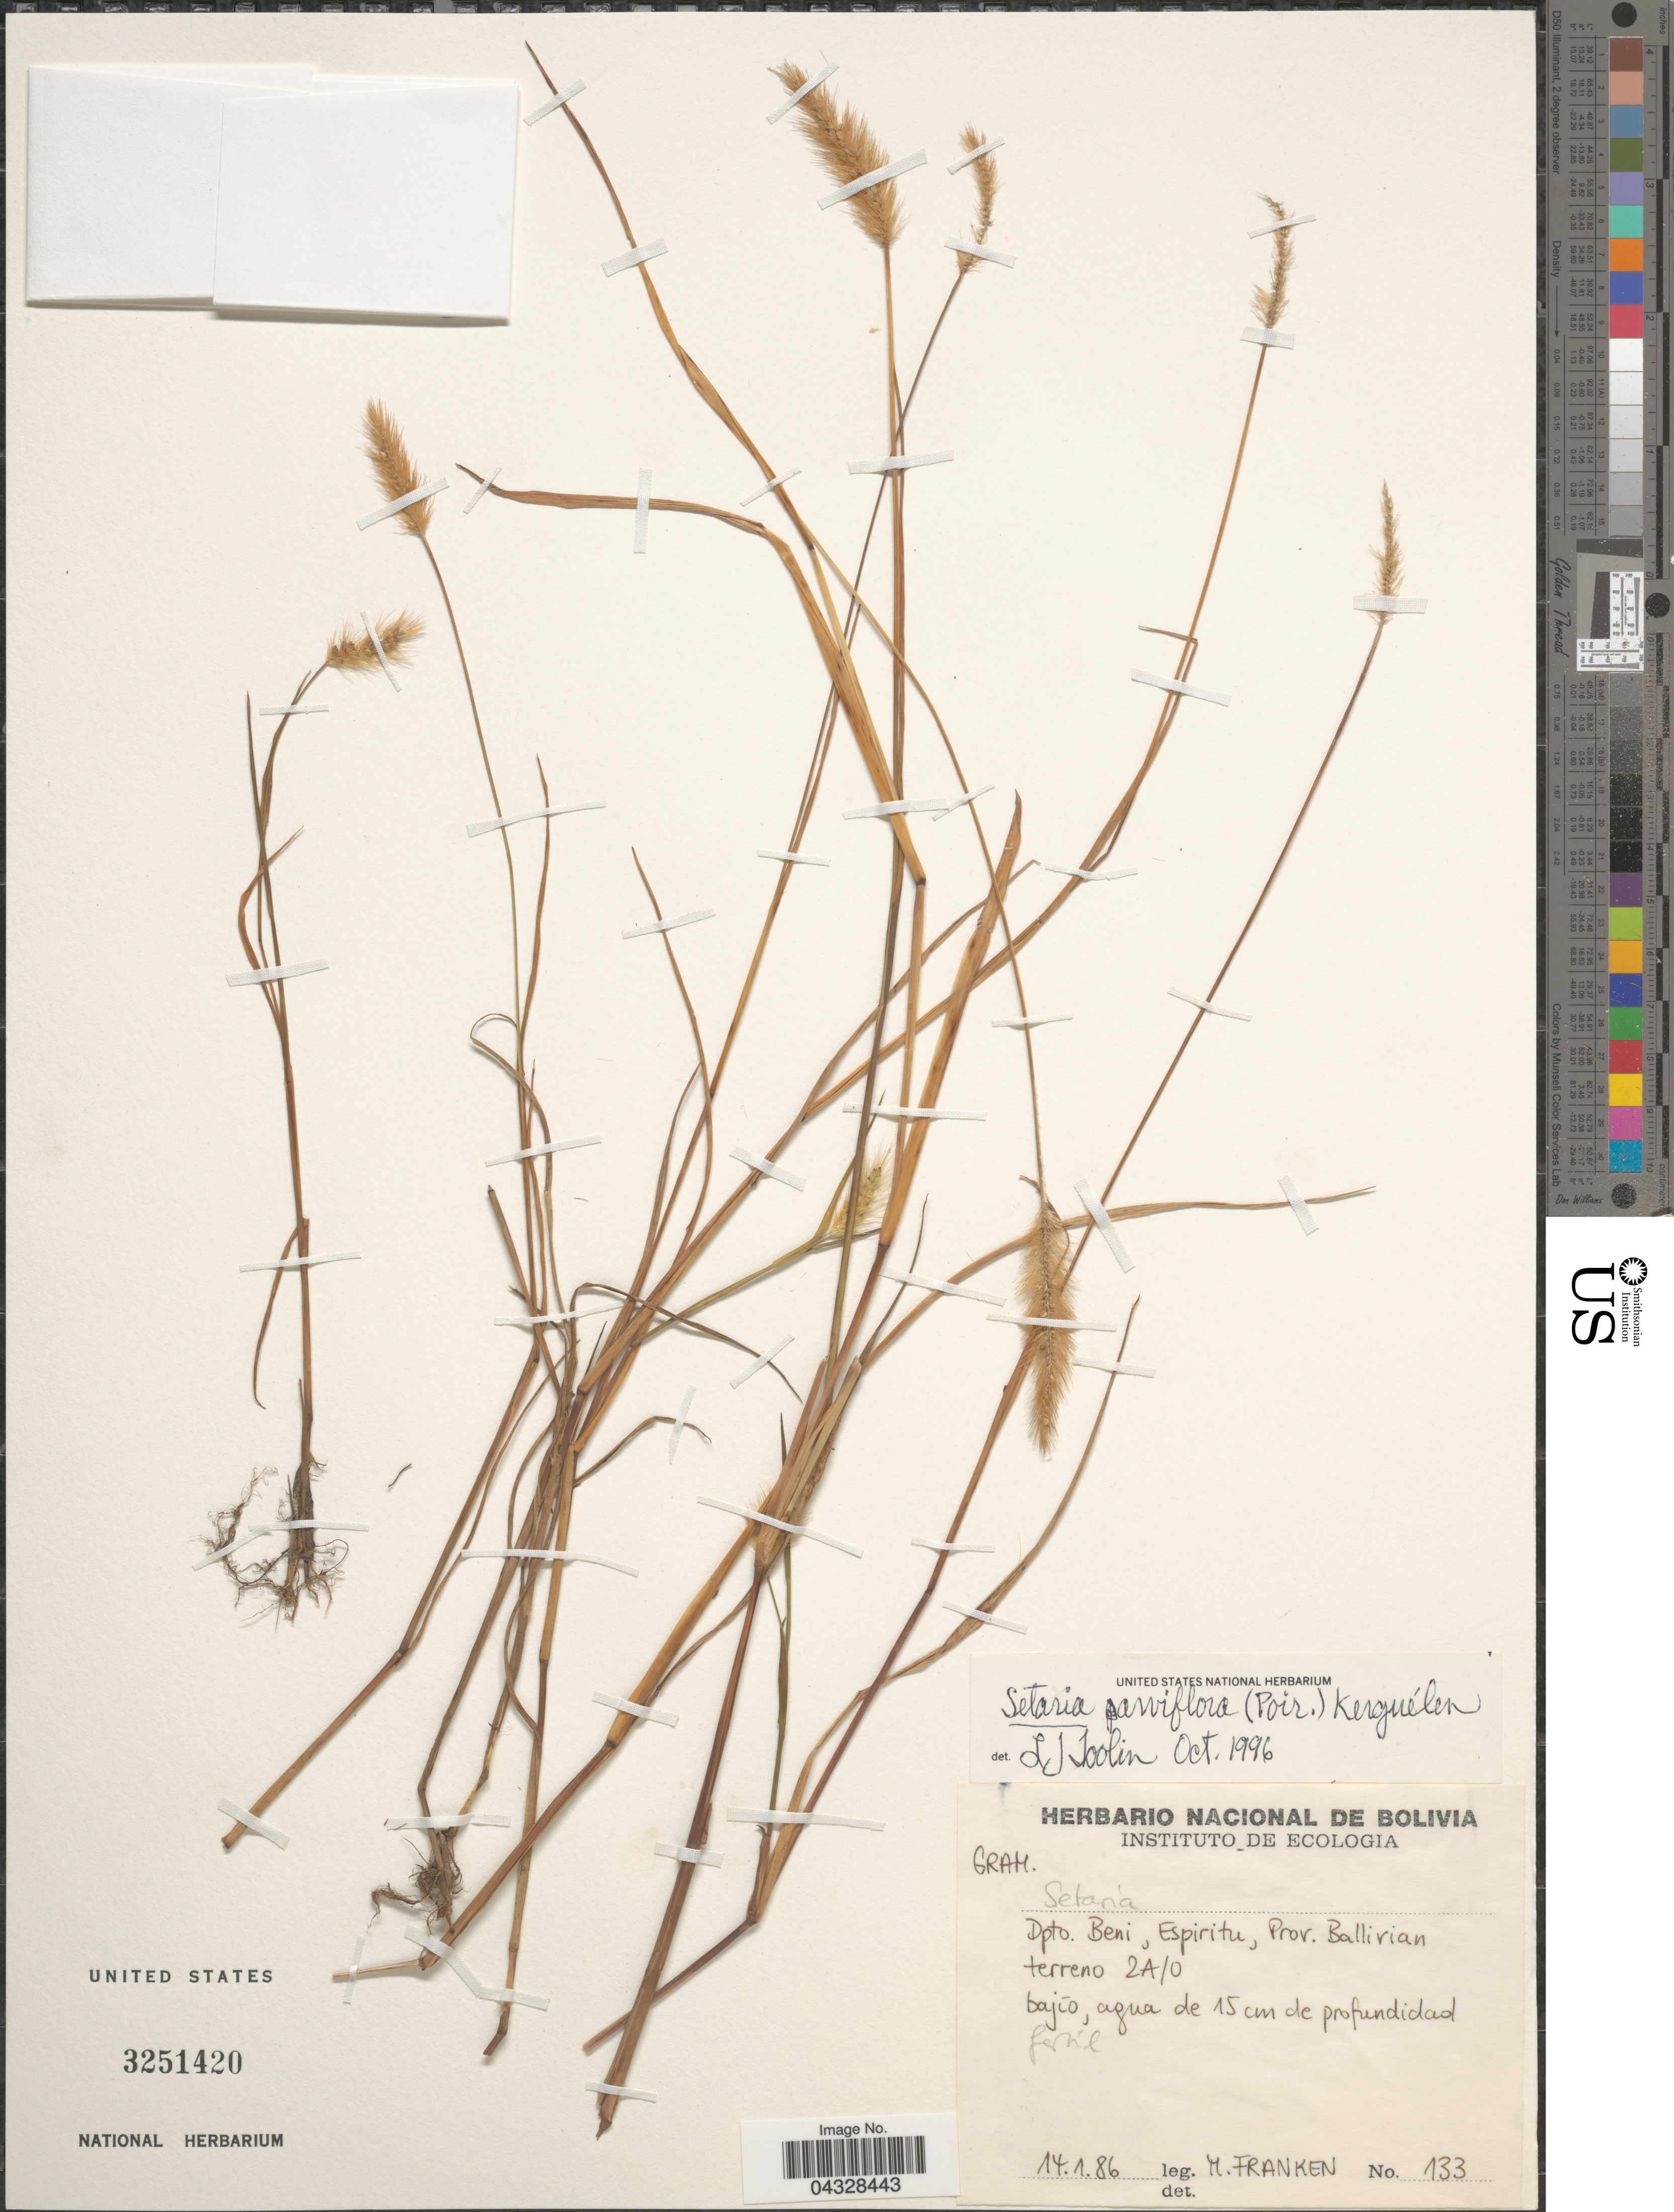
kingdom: Plantae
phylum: Tracheophyta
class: Liliopsida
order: Poales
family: Poaceae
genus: Setaria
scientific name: Setaria parviflora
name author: (Poir.) Kerguélen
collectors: M. Franken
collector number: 133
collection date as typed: Transcribed d/m/y: 14/1/86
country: Bolivia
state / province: Beni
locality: Dpto. Beni, Espiritu, Prov. Ballivian terreno 2A/0.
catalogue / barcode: US 3251420